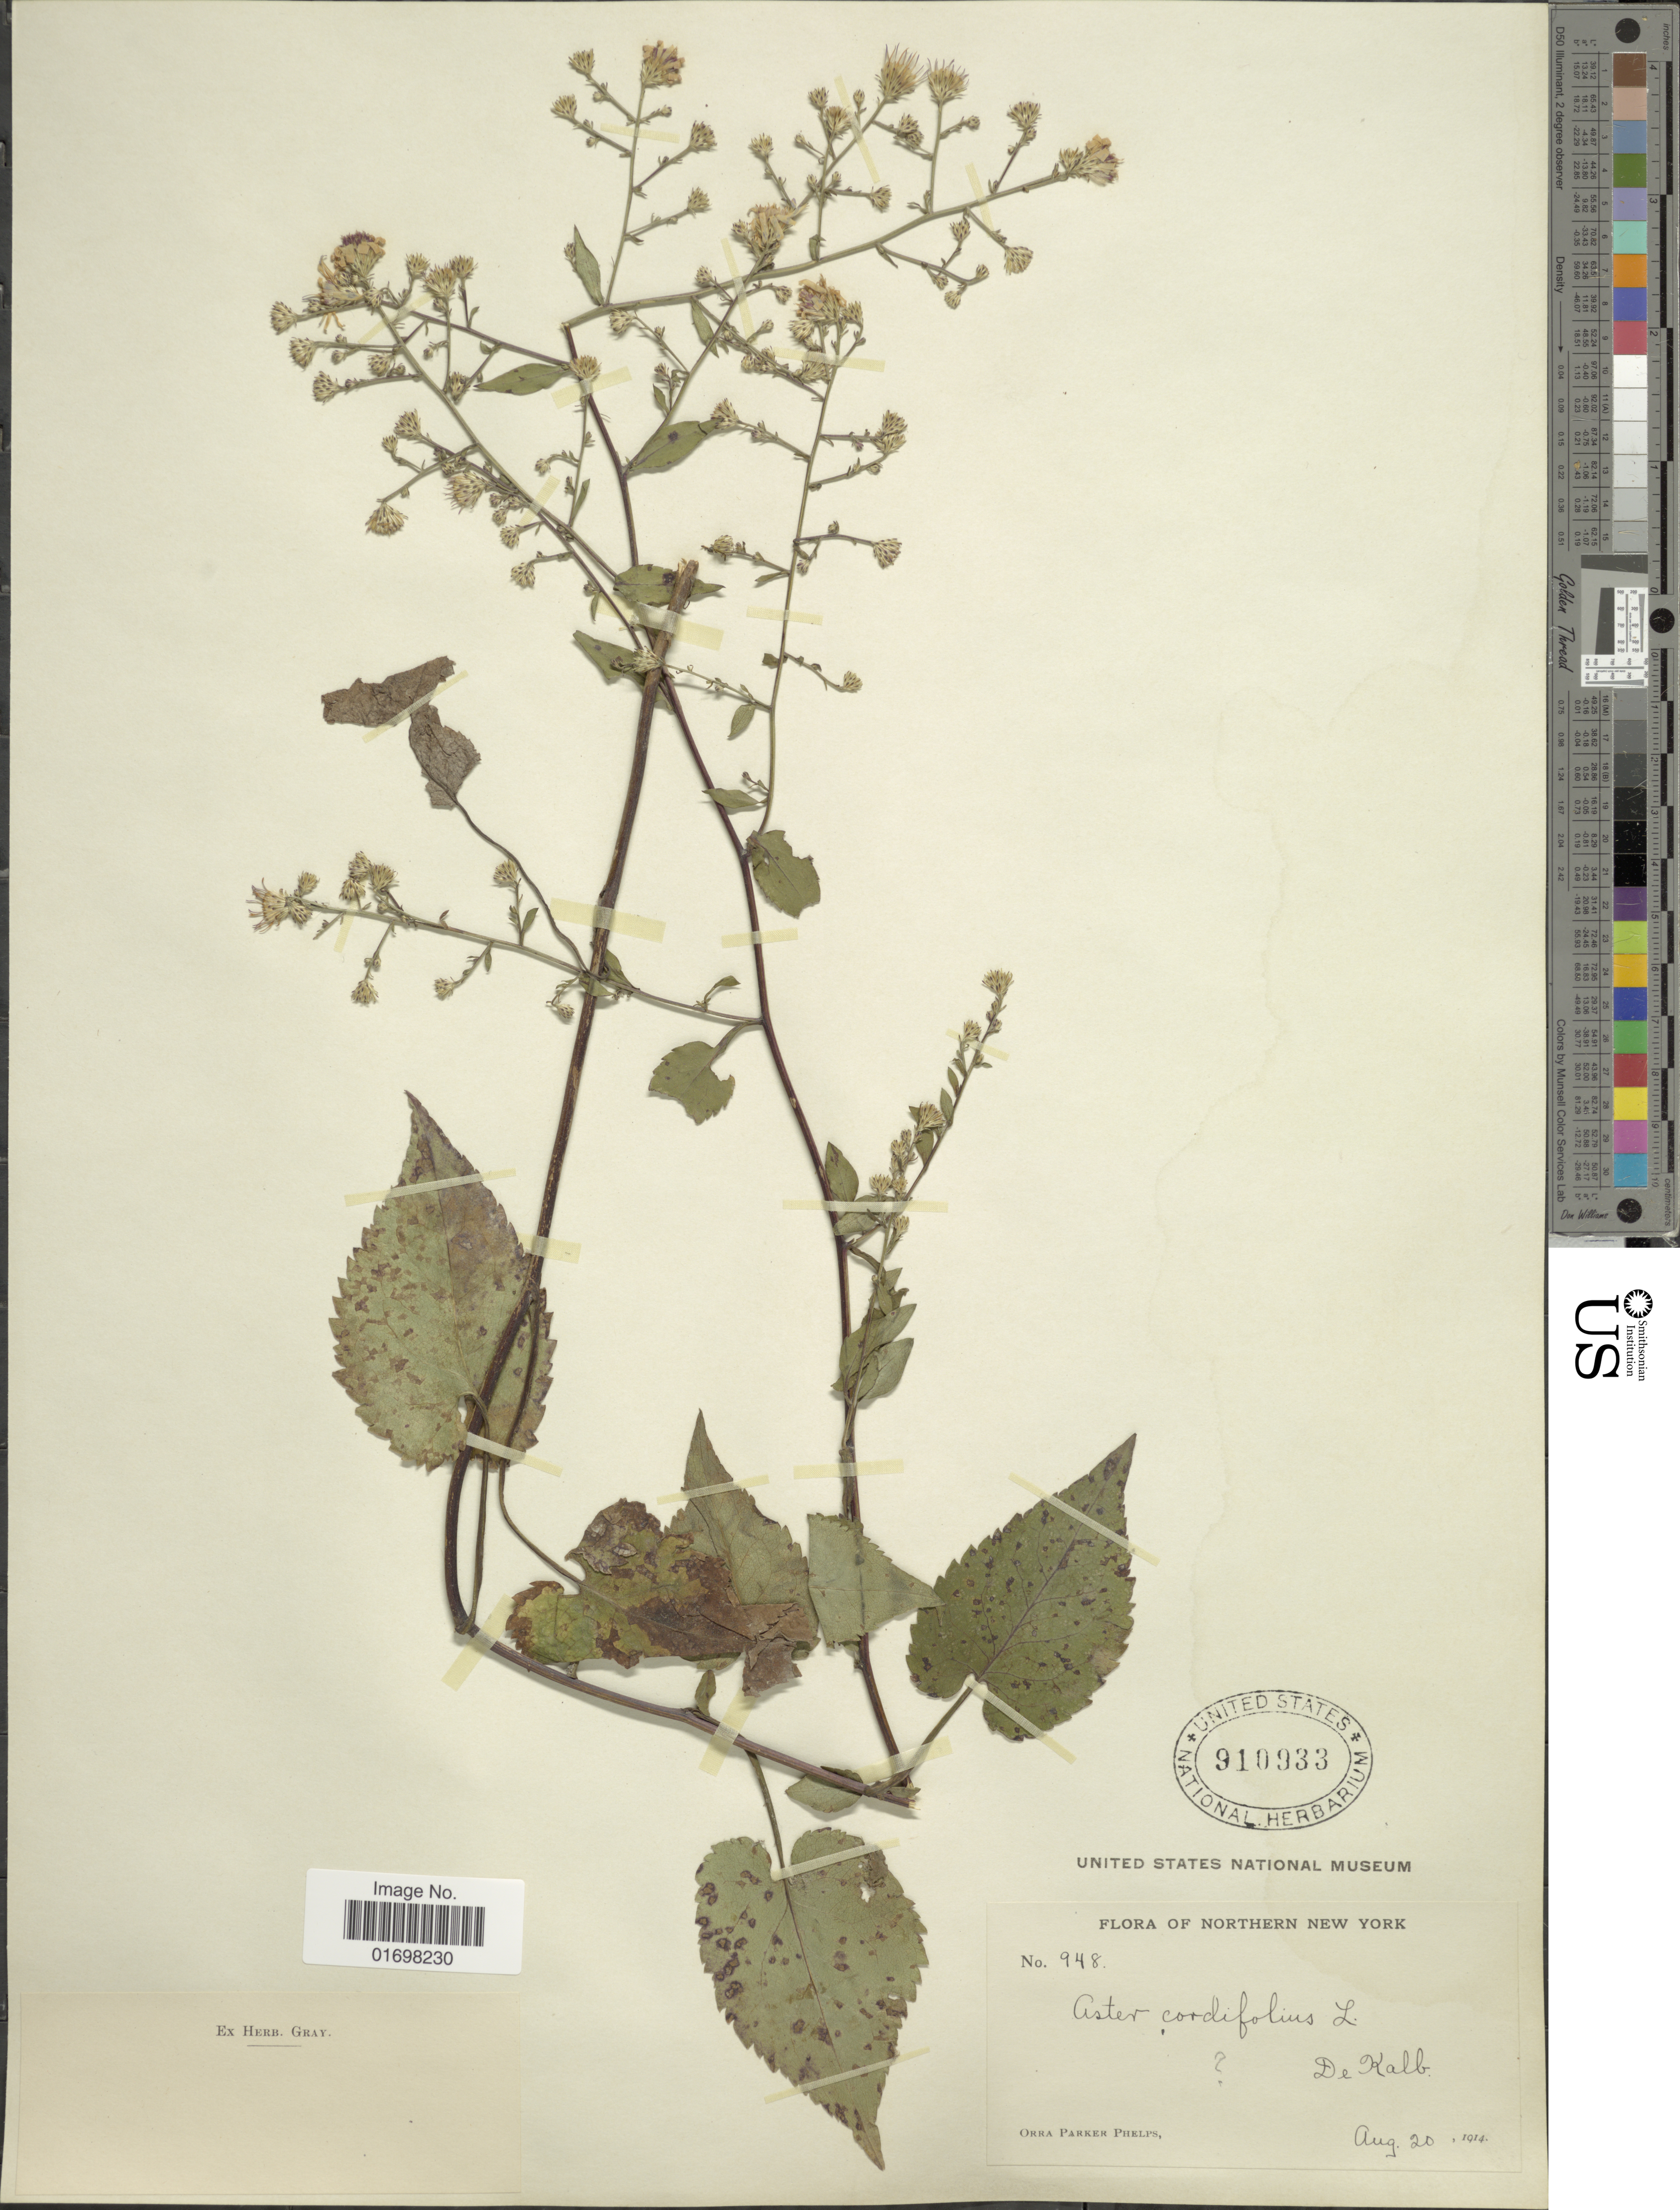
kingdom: Plantae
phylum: Tracheophyta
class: Magnoliopsida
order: Asterales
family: Asteraceae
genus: Symphyotrichum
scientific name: Symphyotrichum cordifolium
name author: (L.) G.L. Nesom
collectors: O. P. Phelps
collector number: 948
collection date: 1914-08-20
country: United States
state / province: New York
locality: Northern New York, De Kalb.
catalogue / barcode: US 910933